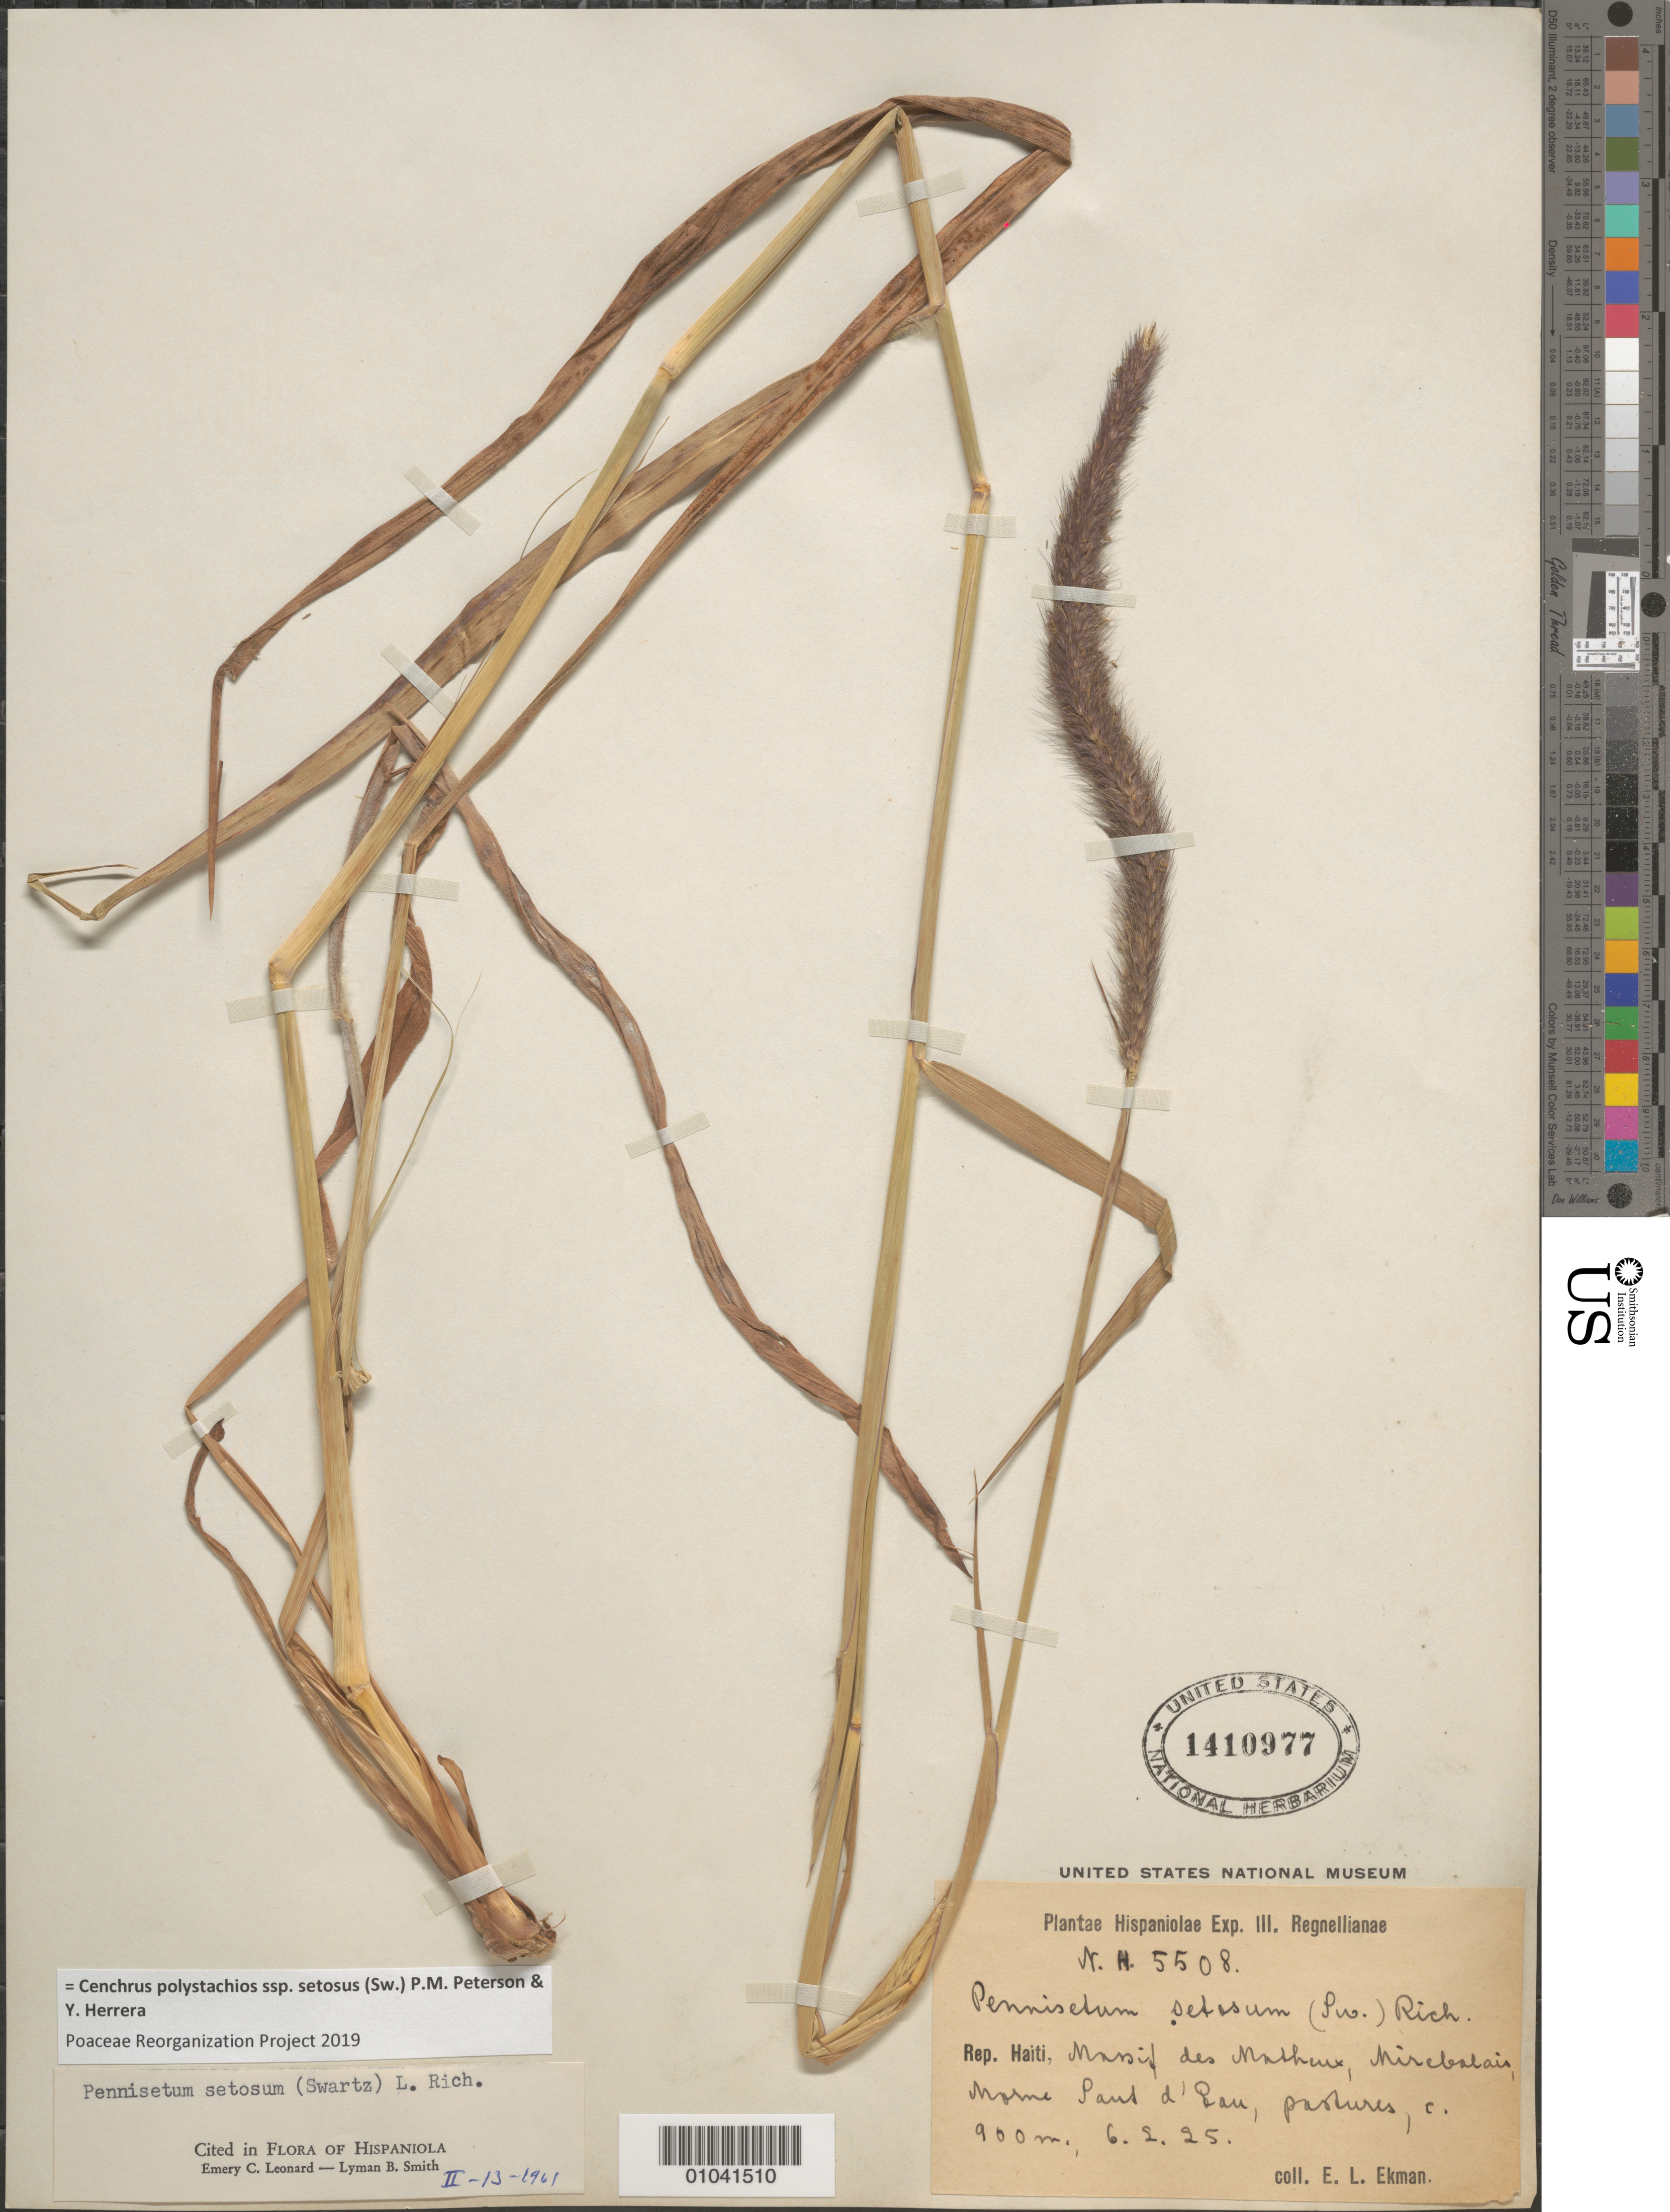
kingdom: Plantae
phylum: Tracheophyta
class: Liliopsida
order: Poales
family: Poaceae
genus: Cenchrus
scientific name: Cenchrus polystachios subsp. setosus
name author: (Sw.) P.M. Peterson & Y. Herrera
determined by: Poaceae Reorganization Project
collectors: E. L. Ekman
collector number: H 5508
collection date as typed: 06 Feb 1925 or 02 Jun 1925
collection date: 1925-02-06 or 1925-06-02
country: Haiti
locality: Nassif des Matheux, Mirebalais, Marne Sant d'Eau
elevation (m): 900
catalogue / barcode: US 1410977